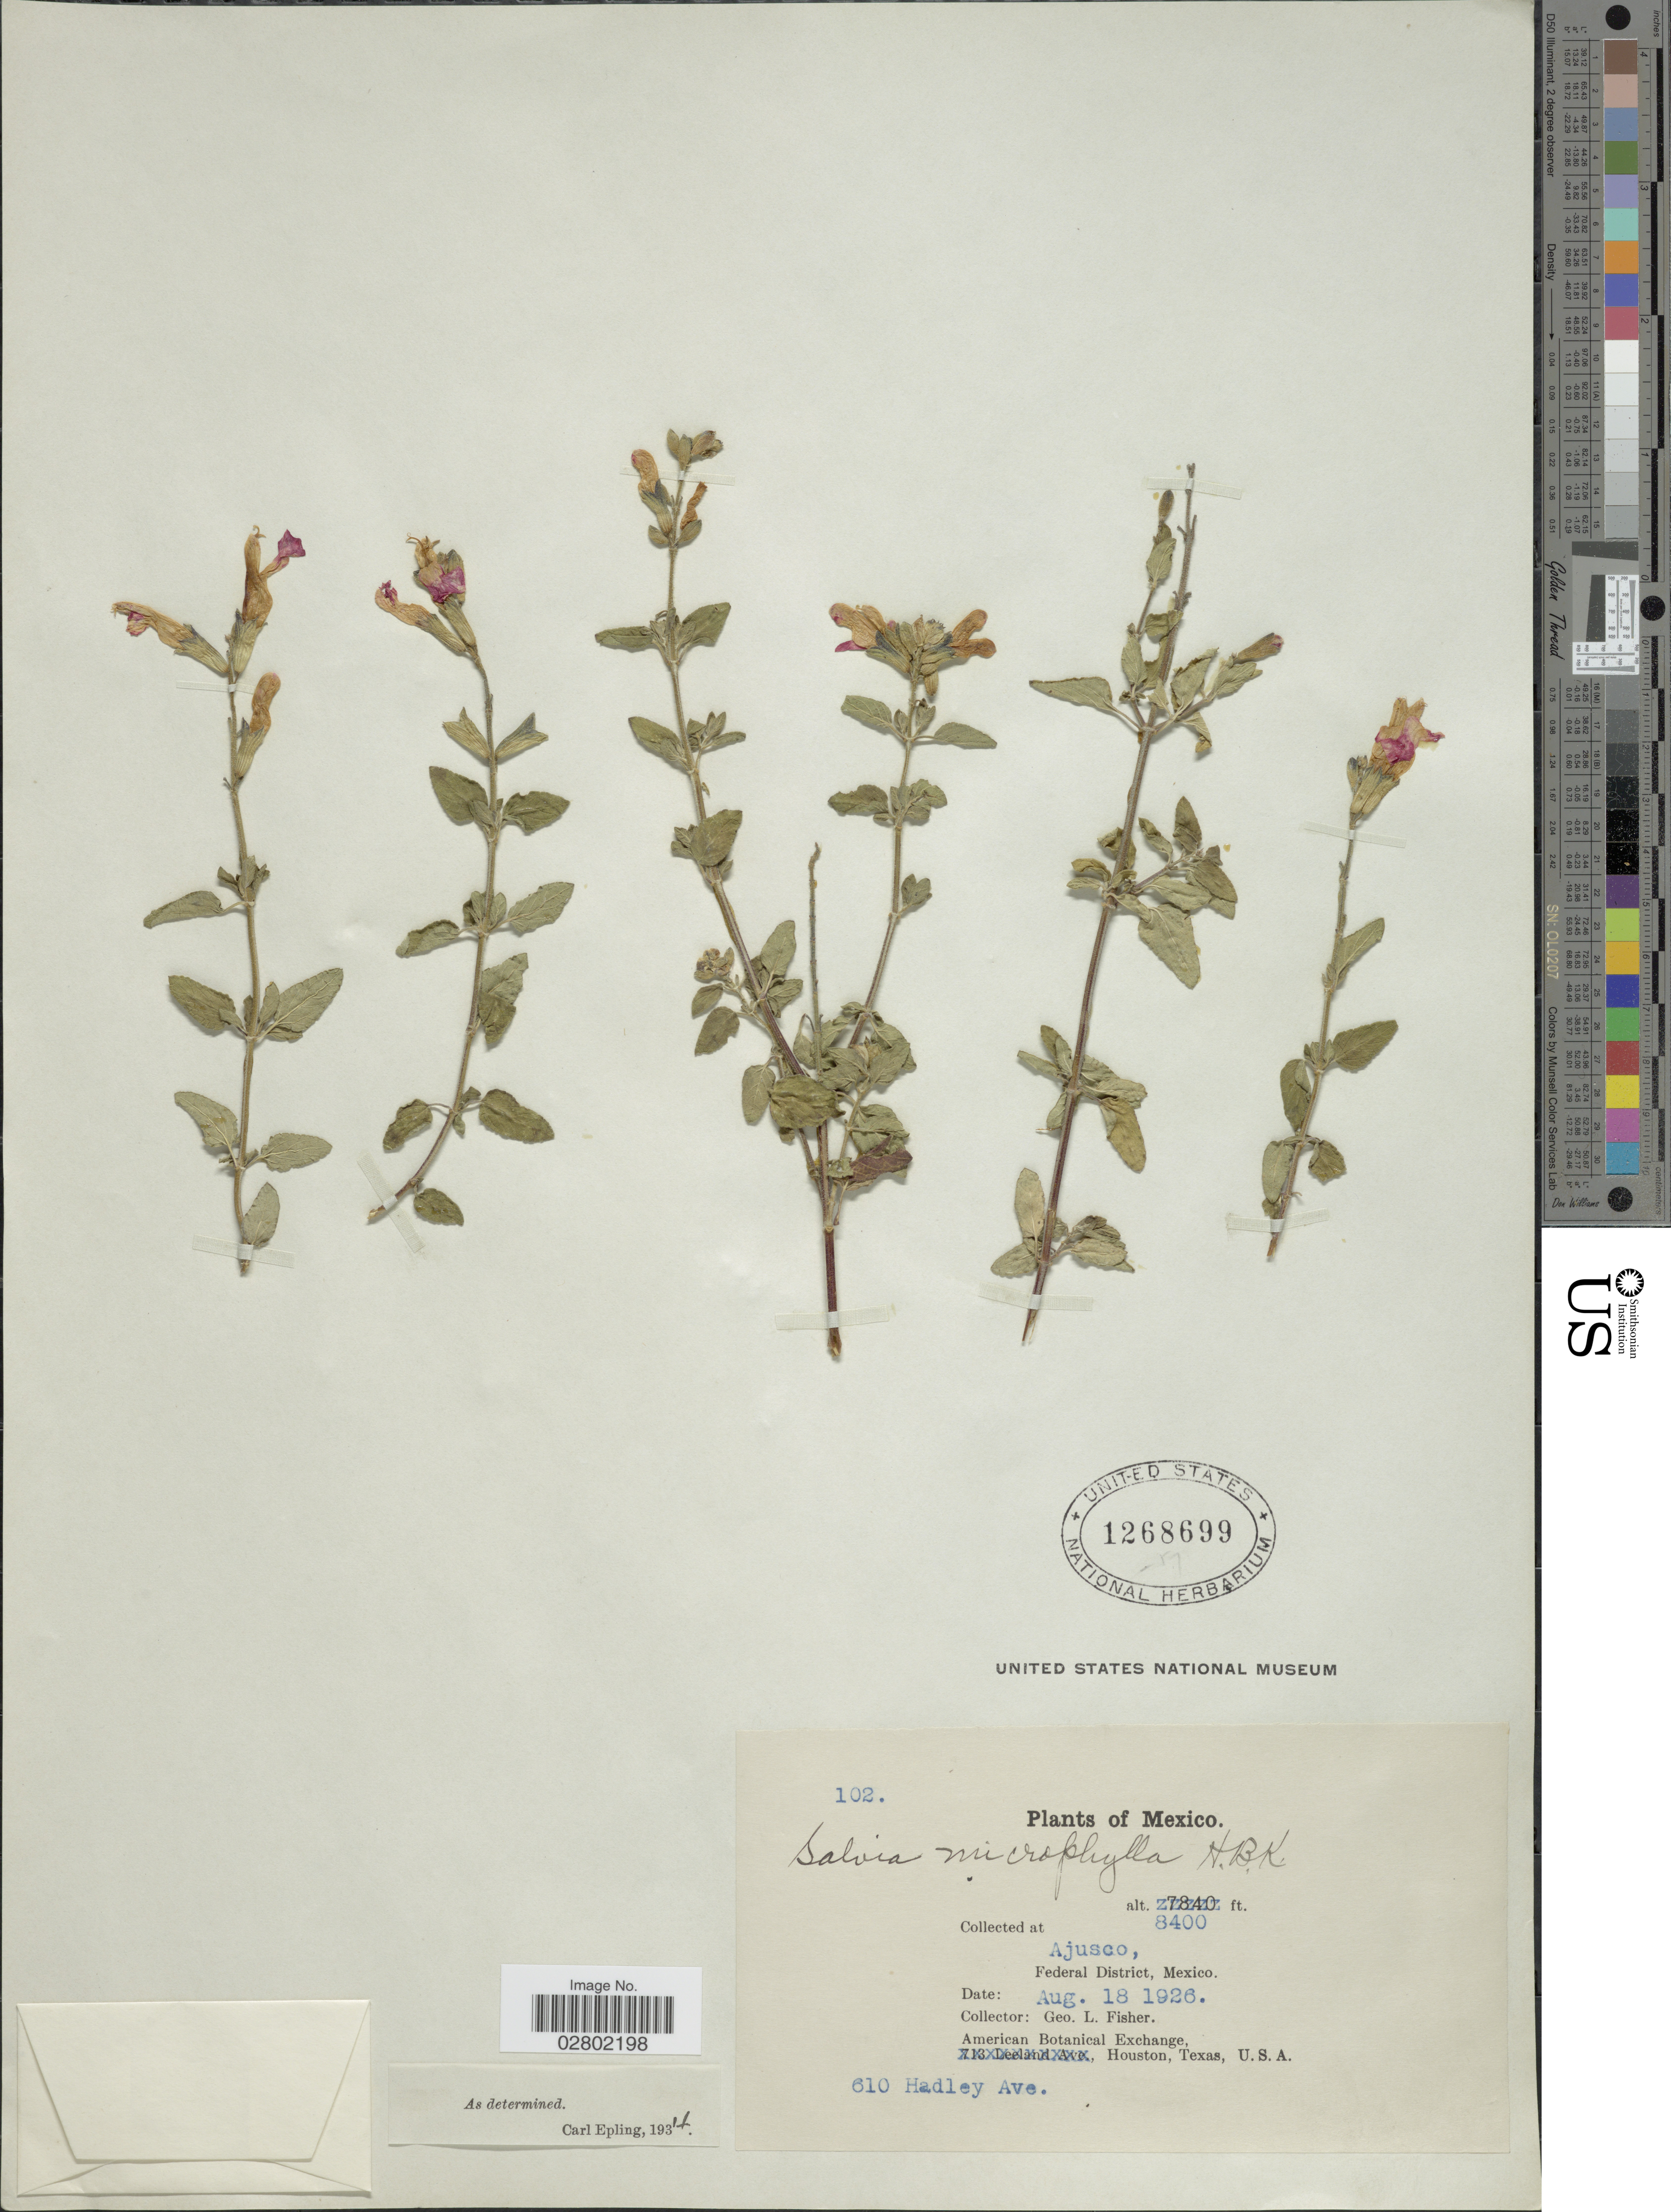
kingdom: Plantae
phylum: Tracheophyta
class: Magnoliopsida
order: Lamiales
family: Lamiaceae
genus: Salvia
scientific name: Salvia microphylla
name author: Kunth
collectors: G. L. Fisher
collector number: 102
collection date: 1926-08-18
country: Mexico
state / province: Distrito Federal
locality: Ajusco, Federal District.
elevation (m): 2560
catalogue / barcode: US 1268699